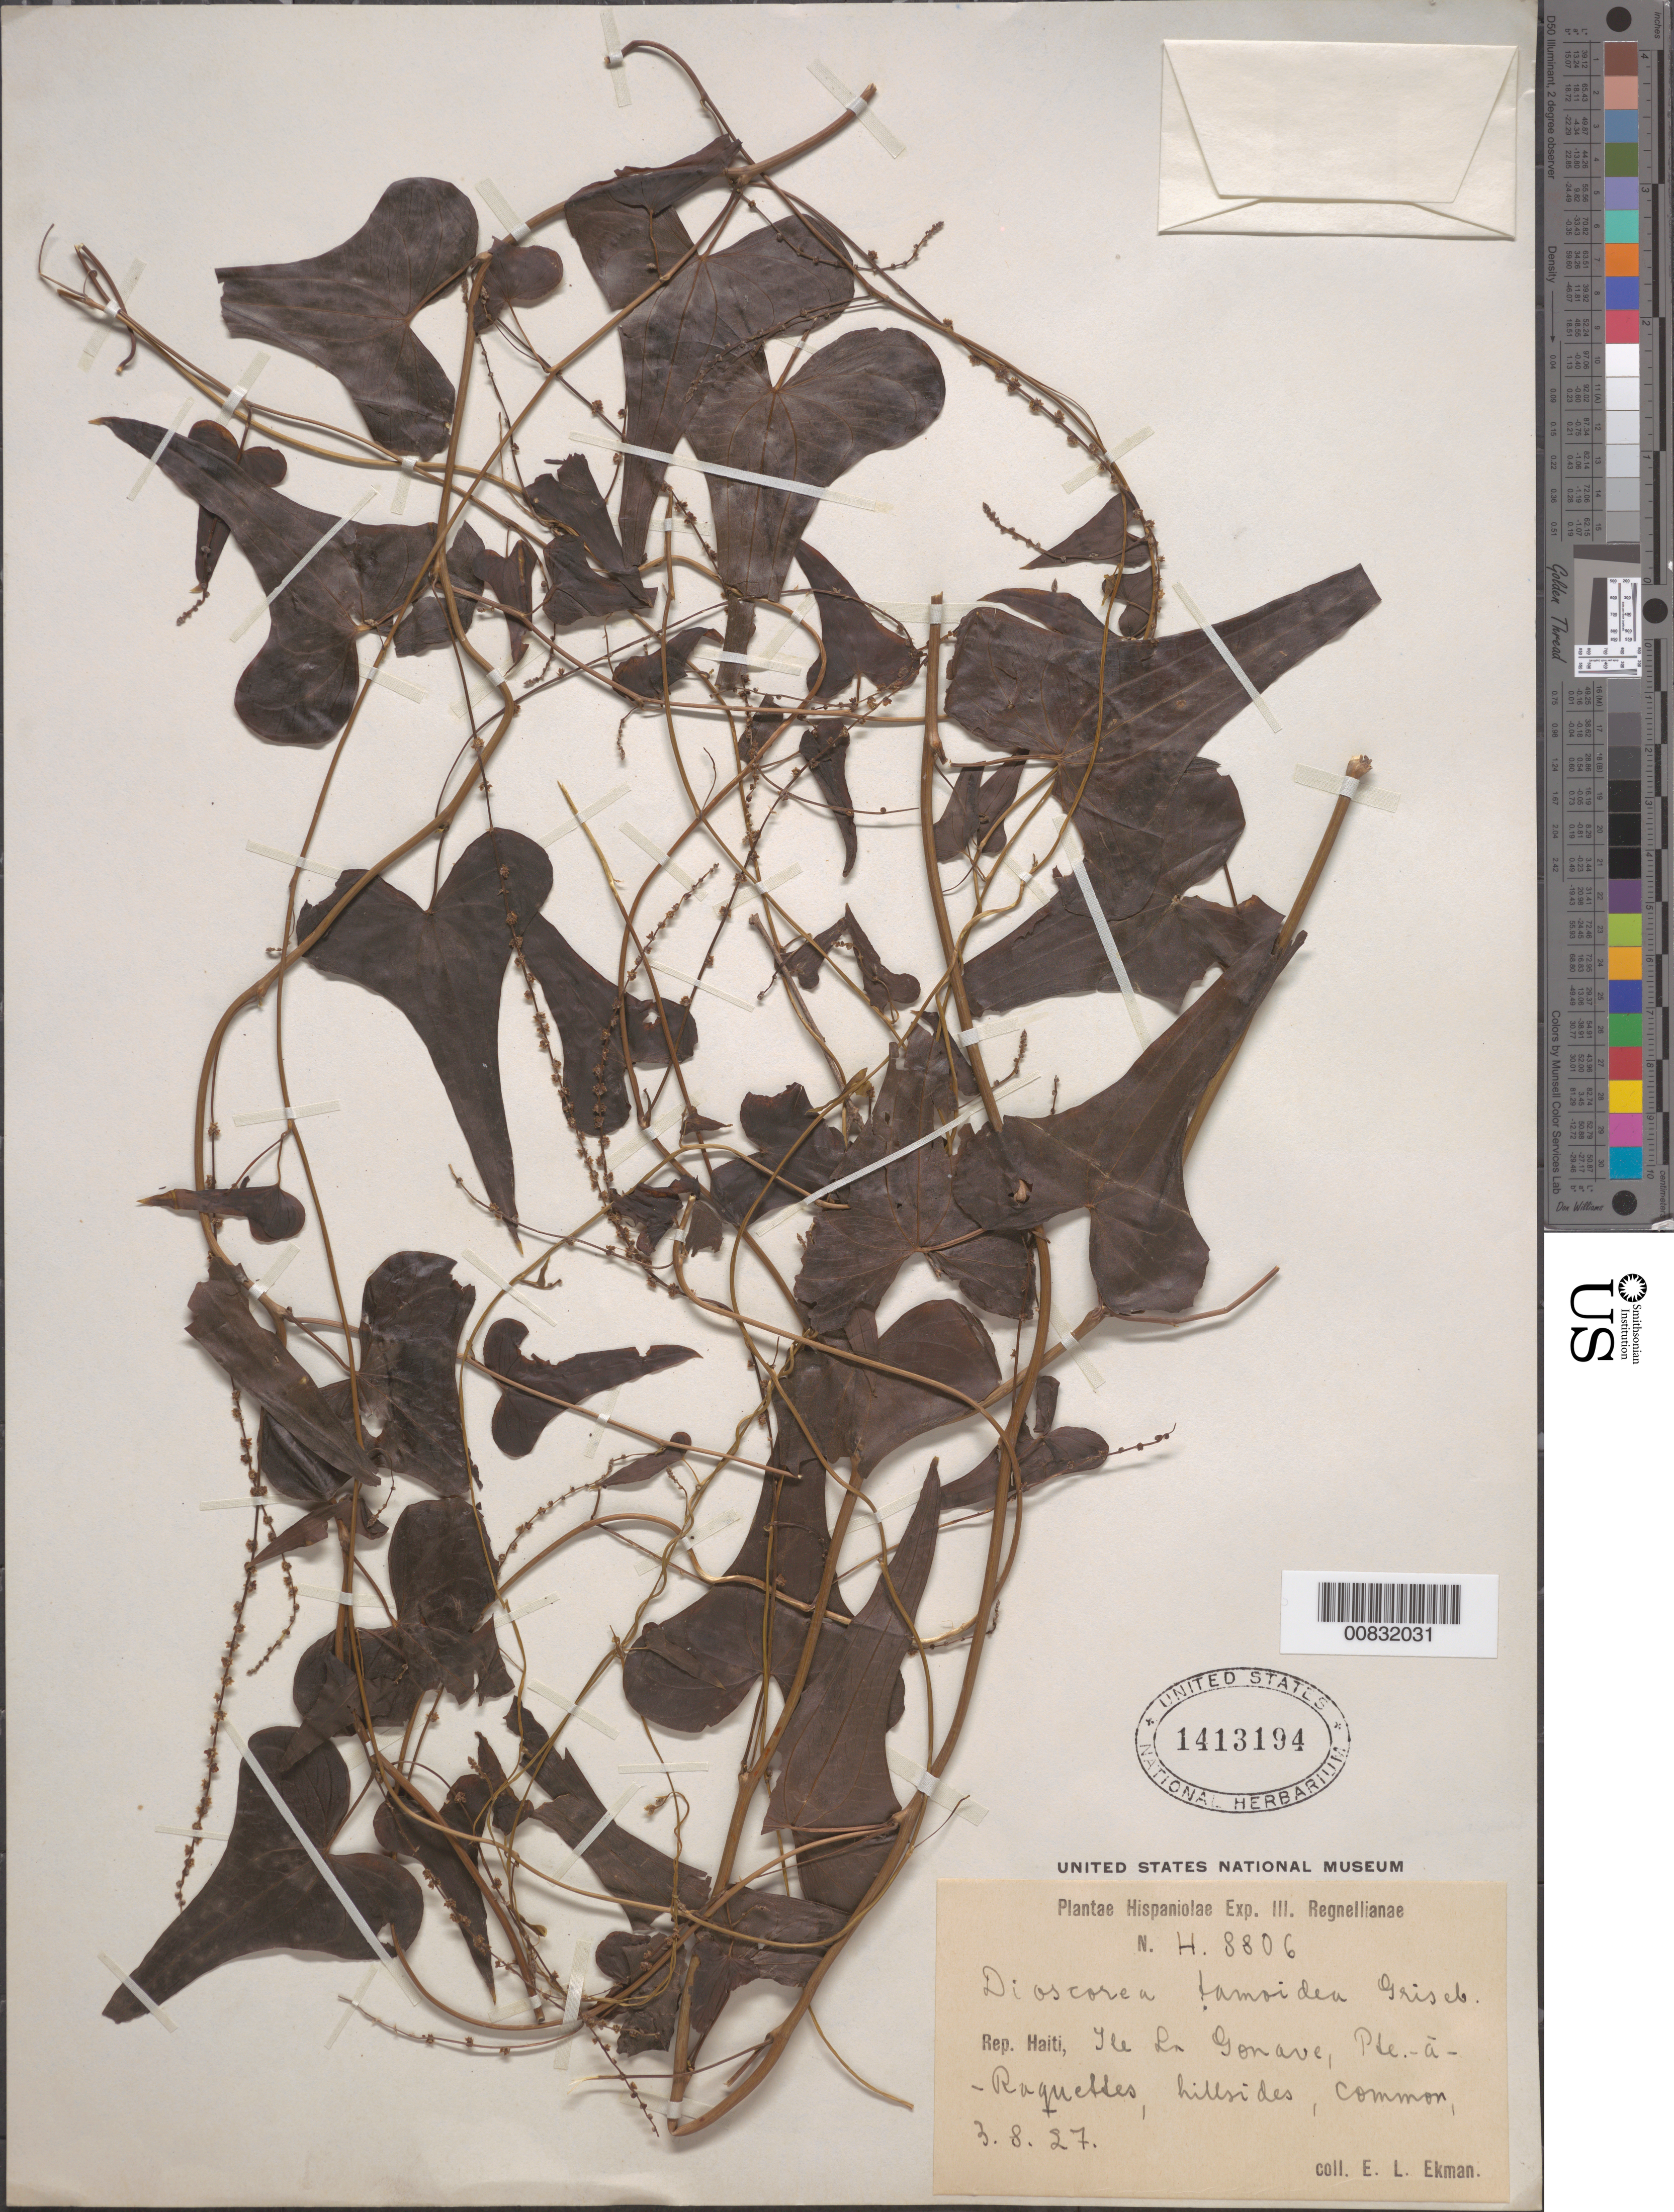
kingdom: Plantae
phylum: Tracheophyta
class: Liliopsida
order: Dioscoreales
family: Dioscoreaceae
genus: Dioscorea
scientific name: Dioscorea tamoidea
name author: Griseb.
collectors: E. L. Ekman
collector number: H 8806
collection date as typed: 03 Aug 1927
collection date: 1927-08-03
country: Haiti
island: Gonave I.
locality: Ile La Gonave, Pte-à-Raquettes.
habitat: Hillsides.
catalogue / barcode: US 1413194